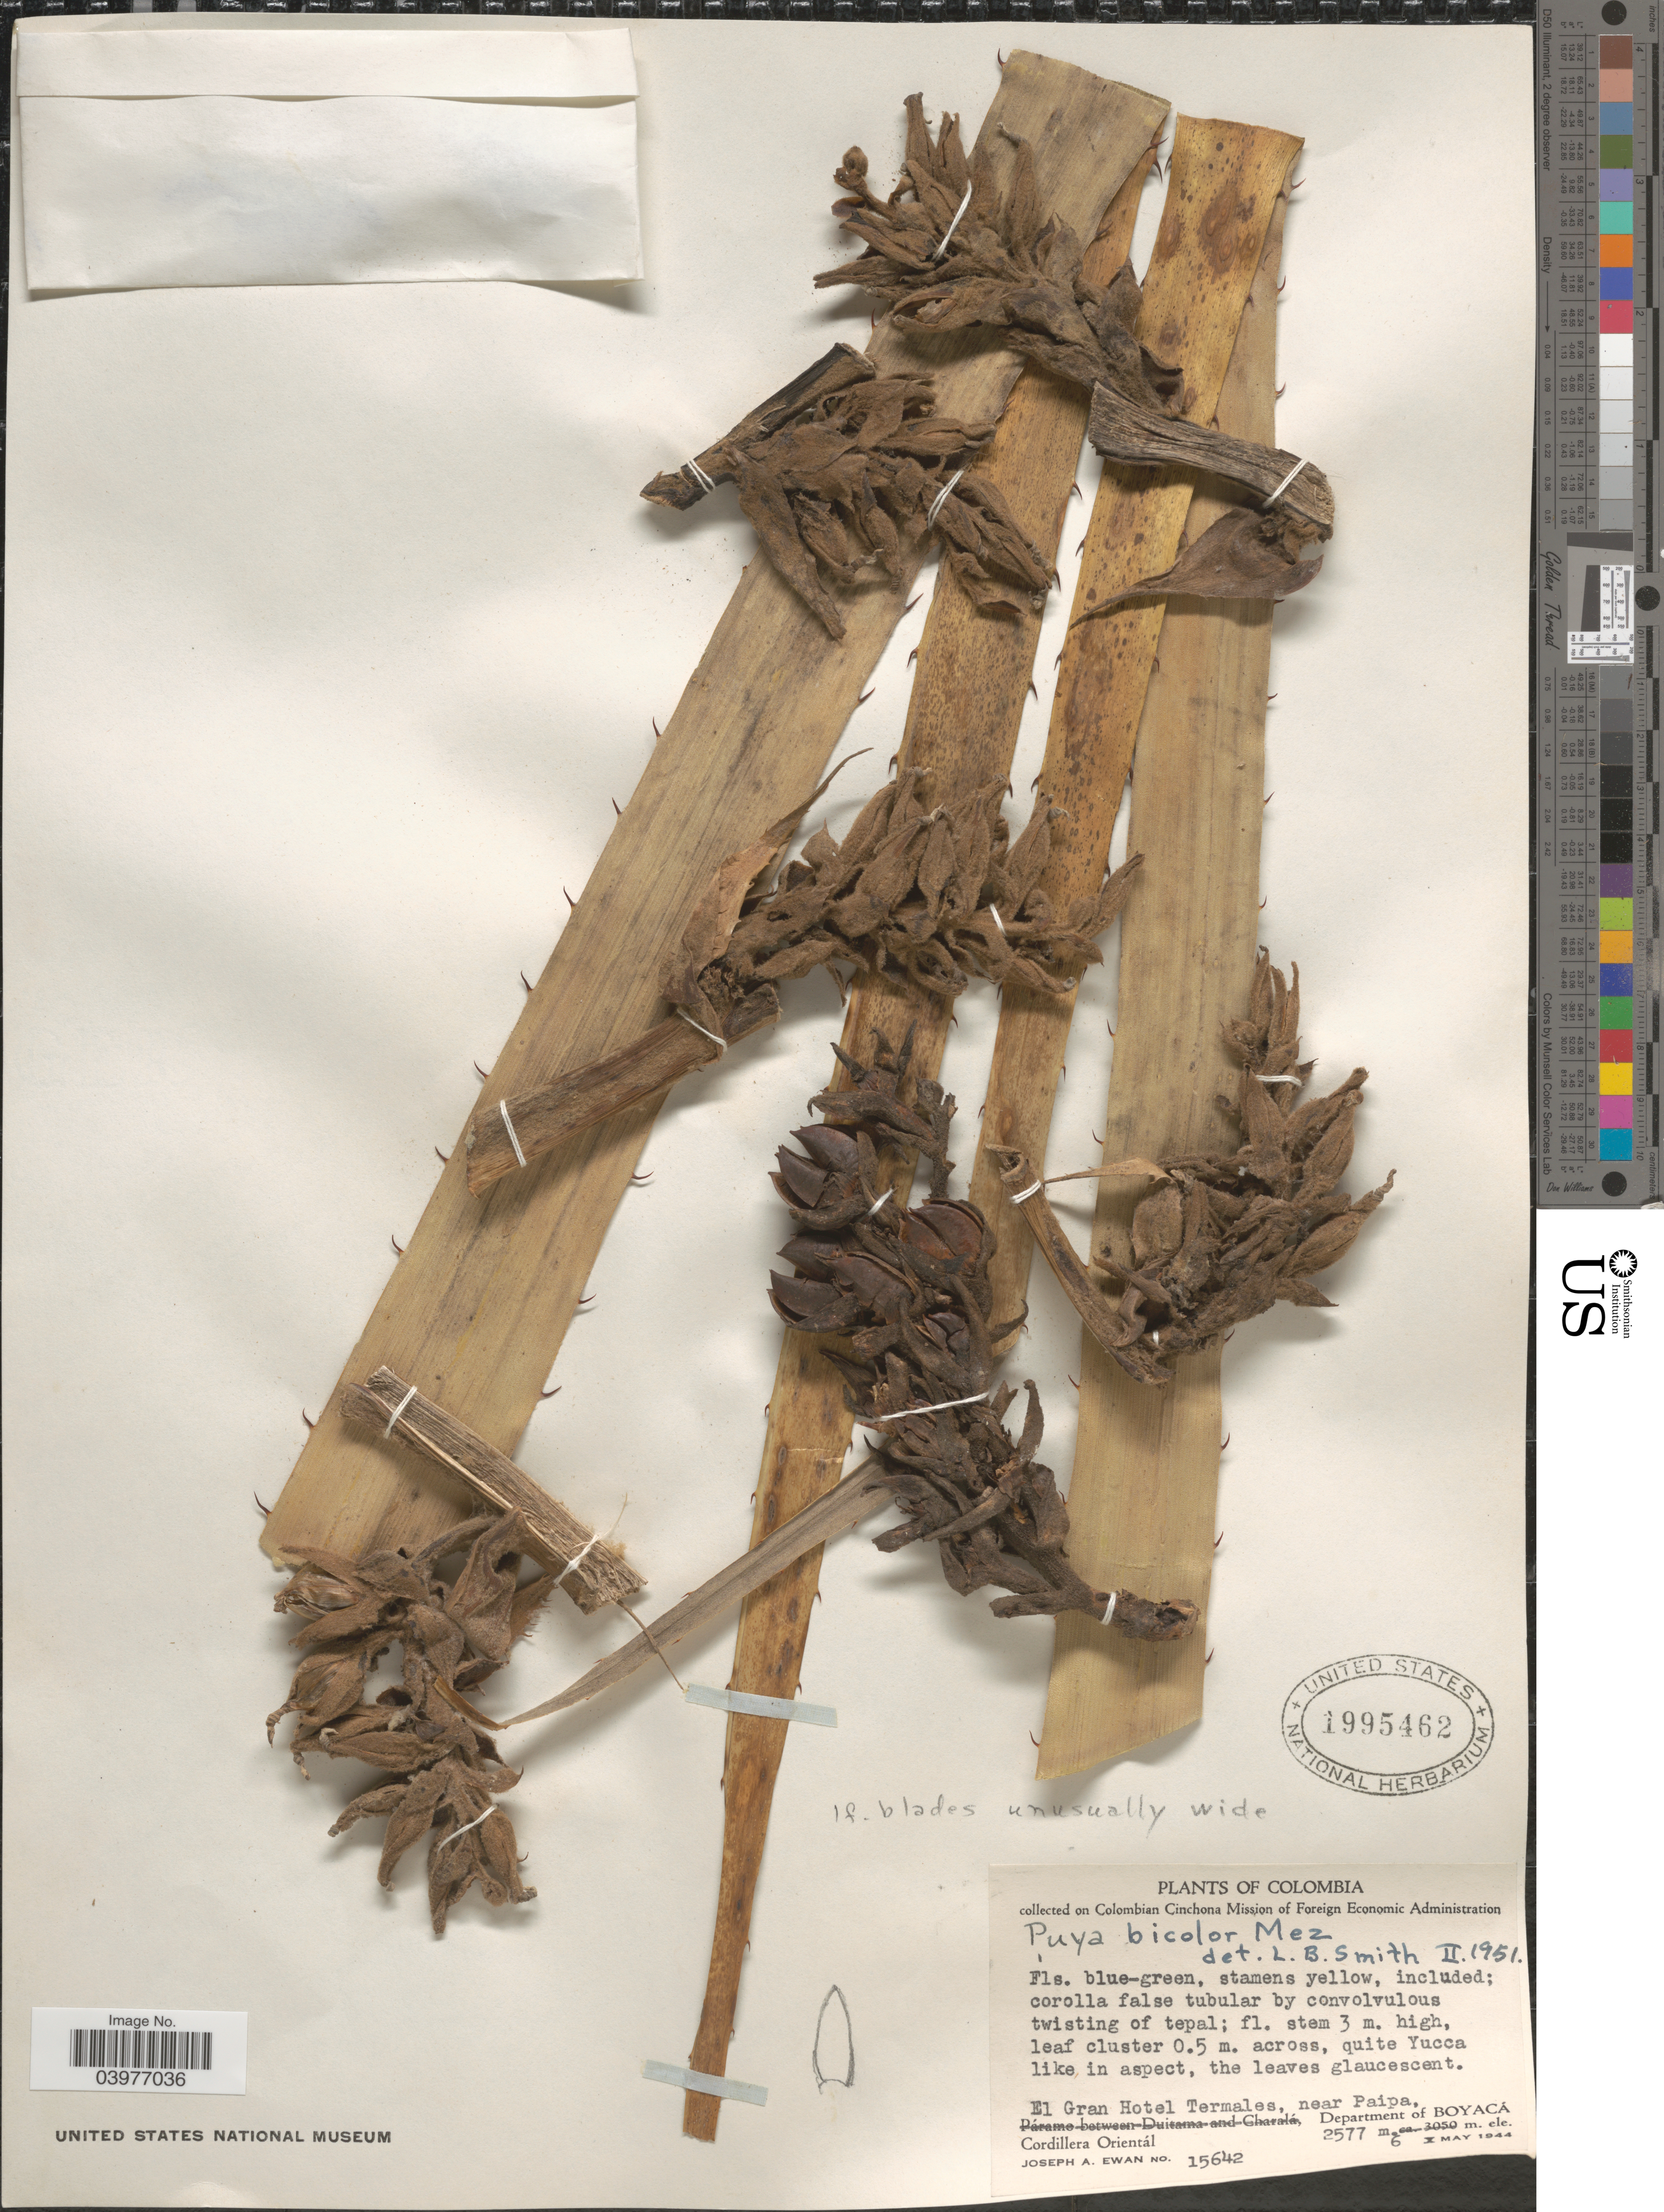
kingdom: Plantae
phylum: Tracheophyta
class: Liliopsida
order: Poales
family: Bromeliaceae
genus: Puya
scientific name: Puya bicolor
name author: Mez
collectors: J. A. Ewan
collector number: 15642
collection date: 1944-05-06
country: Colombia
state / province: Boyacá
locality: El Gran Hotel Termales, near Paipa, Department of Boyacá. Cordillera Orientál.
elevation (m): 2577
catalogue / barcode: US 1995462